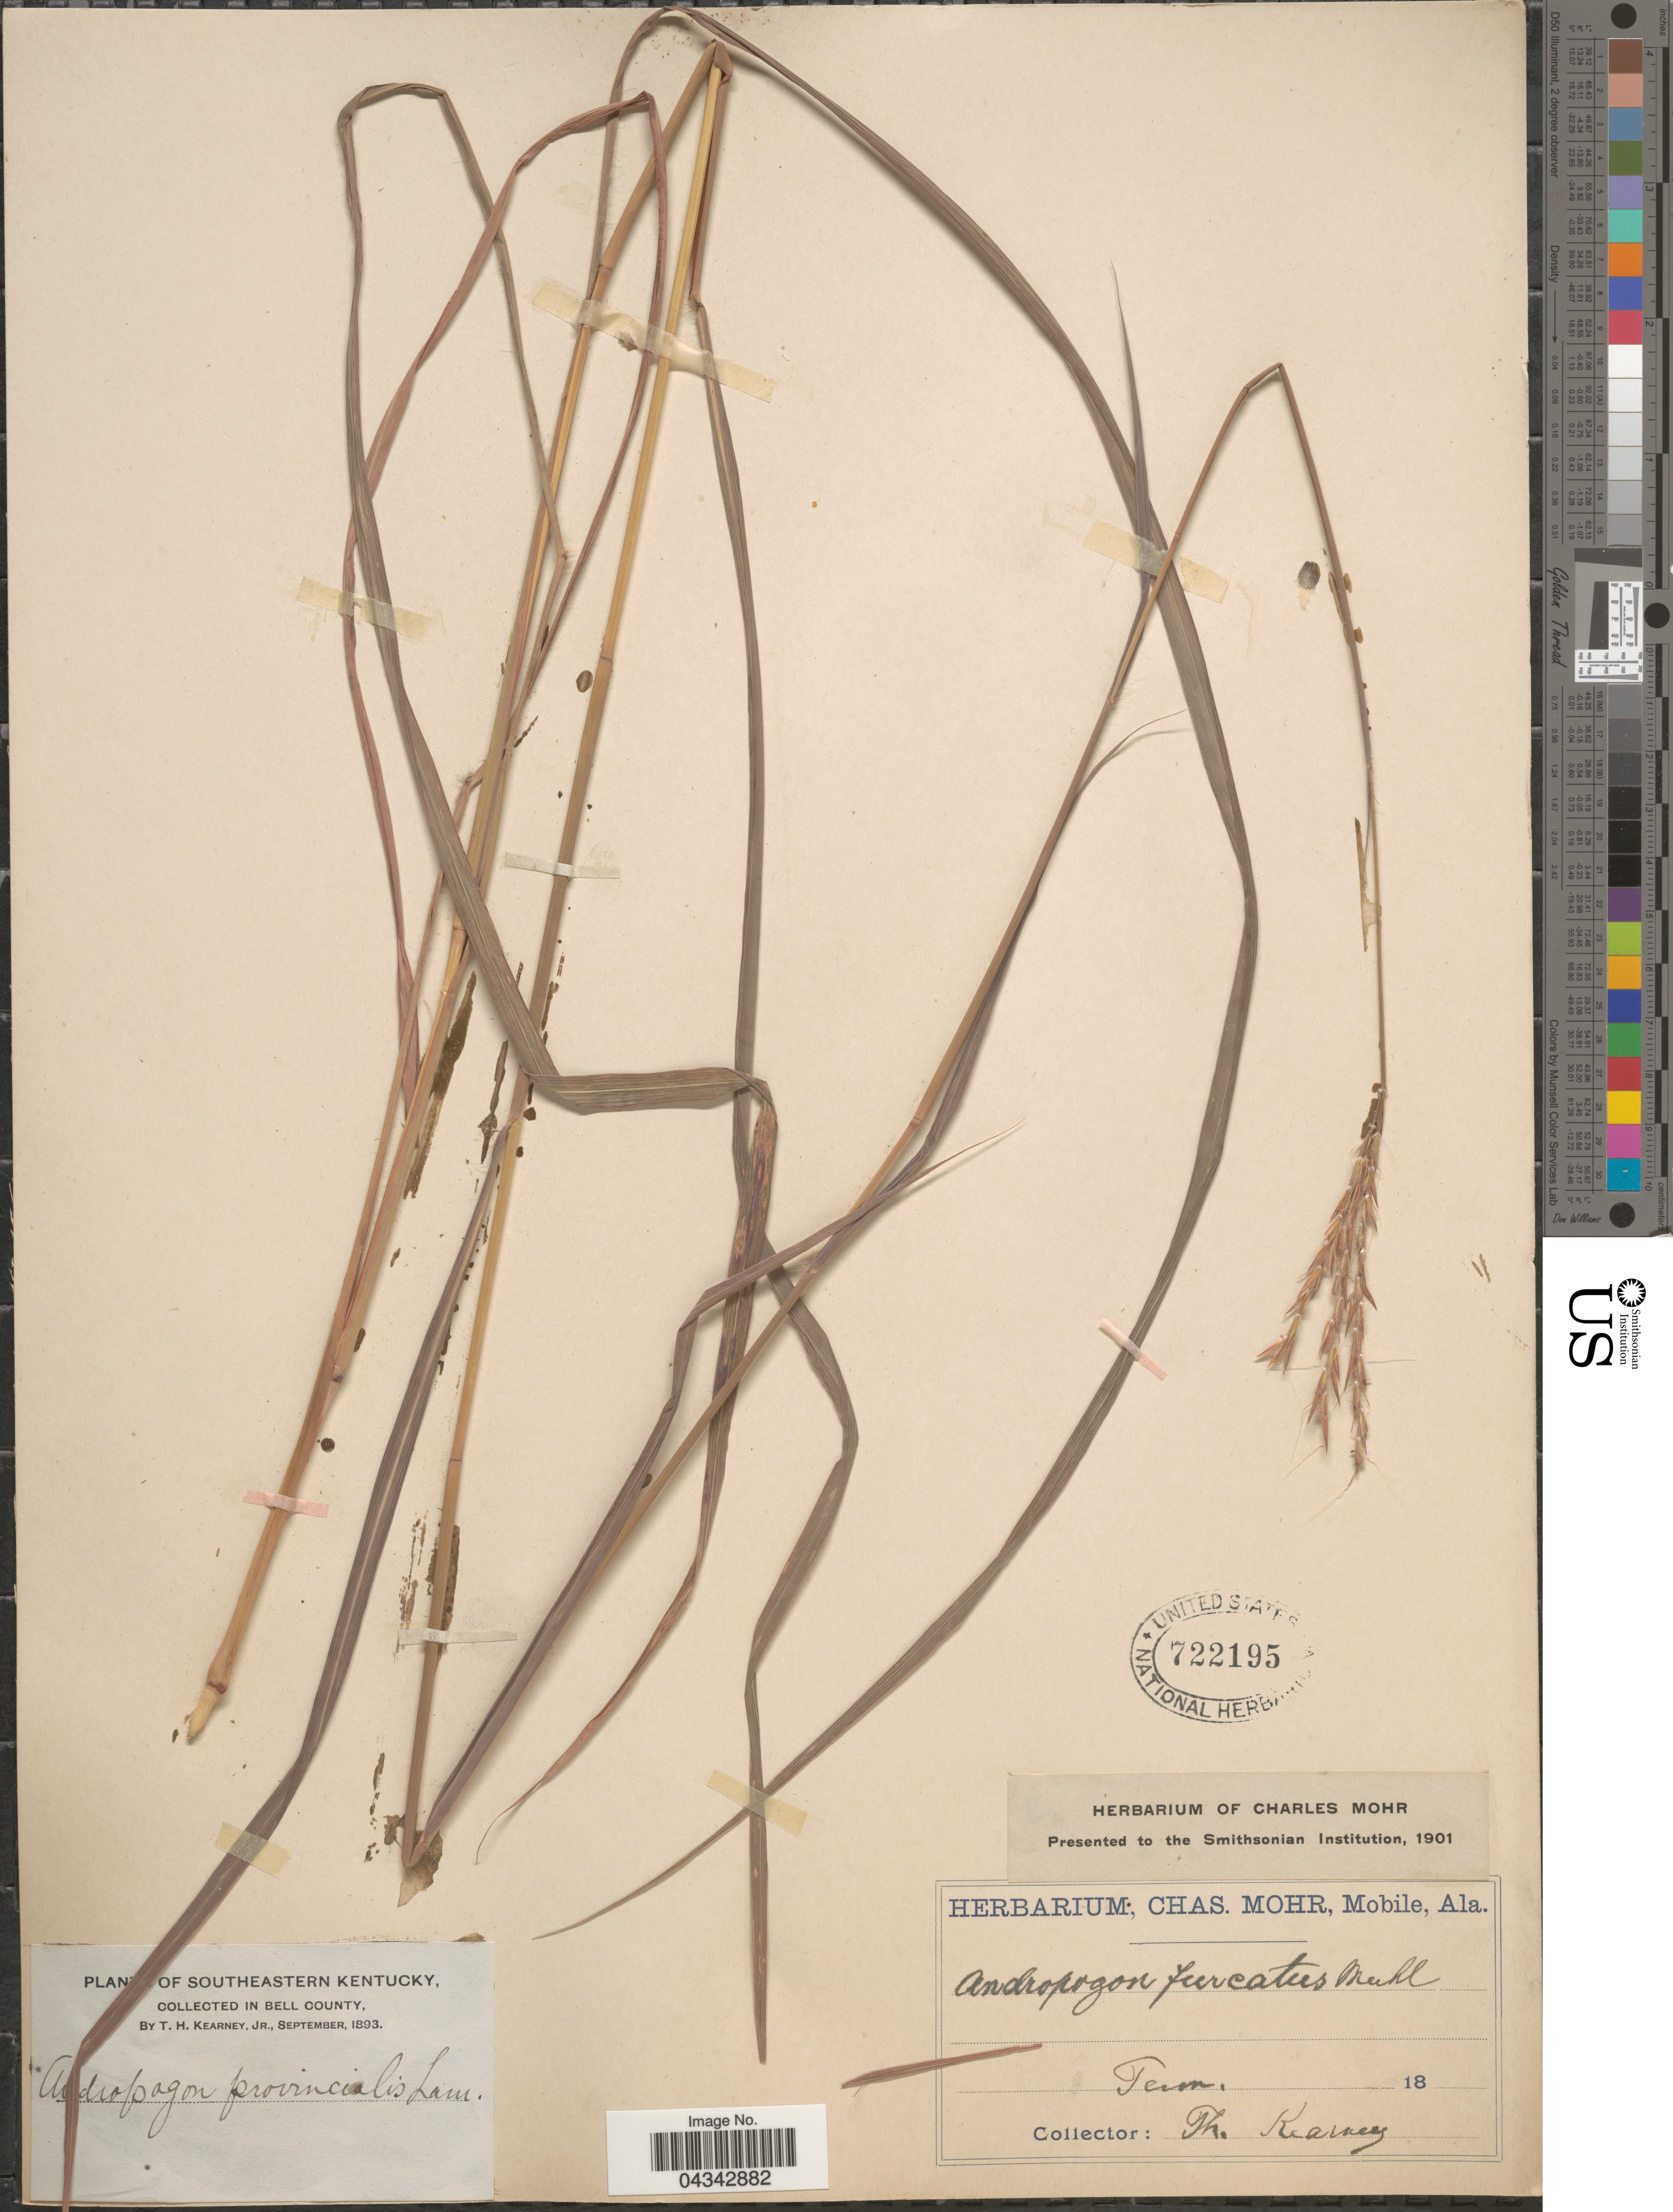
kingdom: Plantae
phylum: Tracheophyta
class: Liliopsida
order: Poales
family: Poaceae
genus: Andropogon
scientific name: Andropogon gerardii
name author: Vitman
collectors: T. H. Kearney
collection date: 1893-09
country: United States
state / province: Kentucky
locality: Southeastern Kentucky. In Bell County.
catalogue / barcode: US 722195